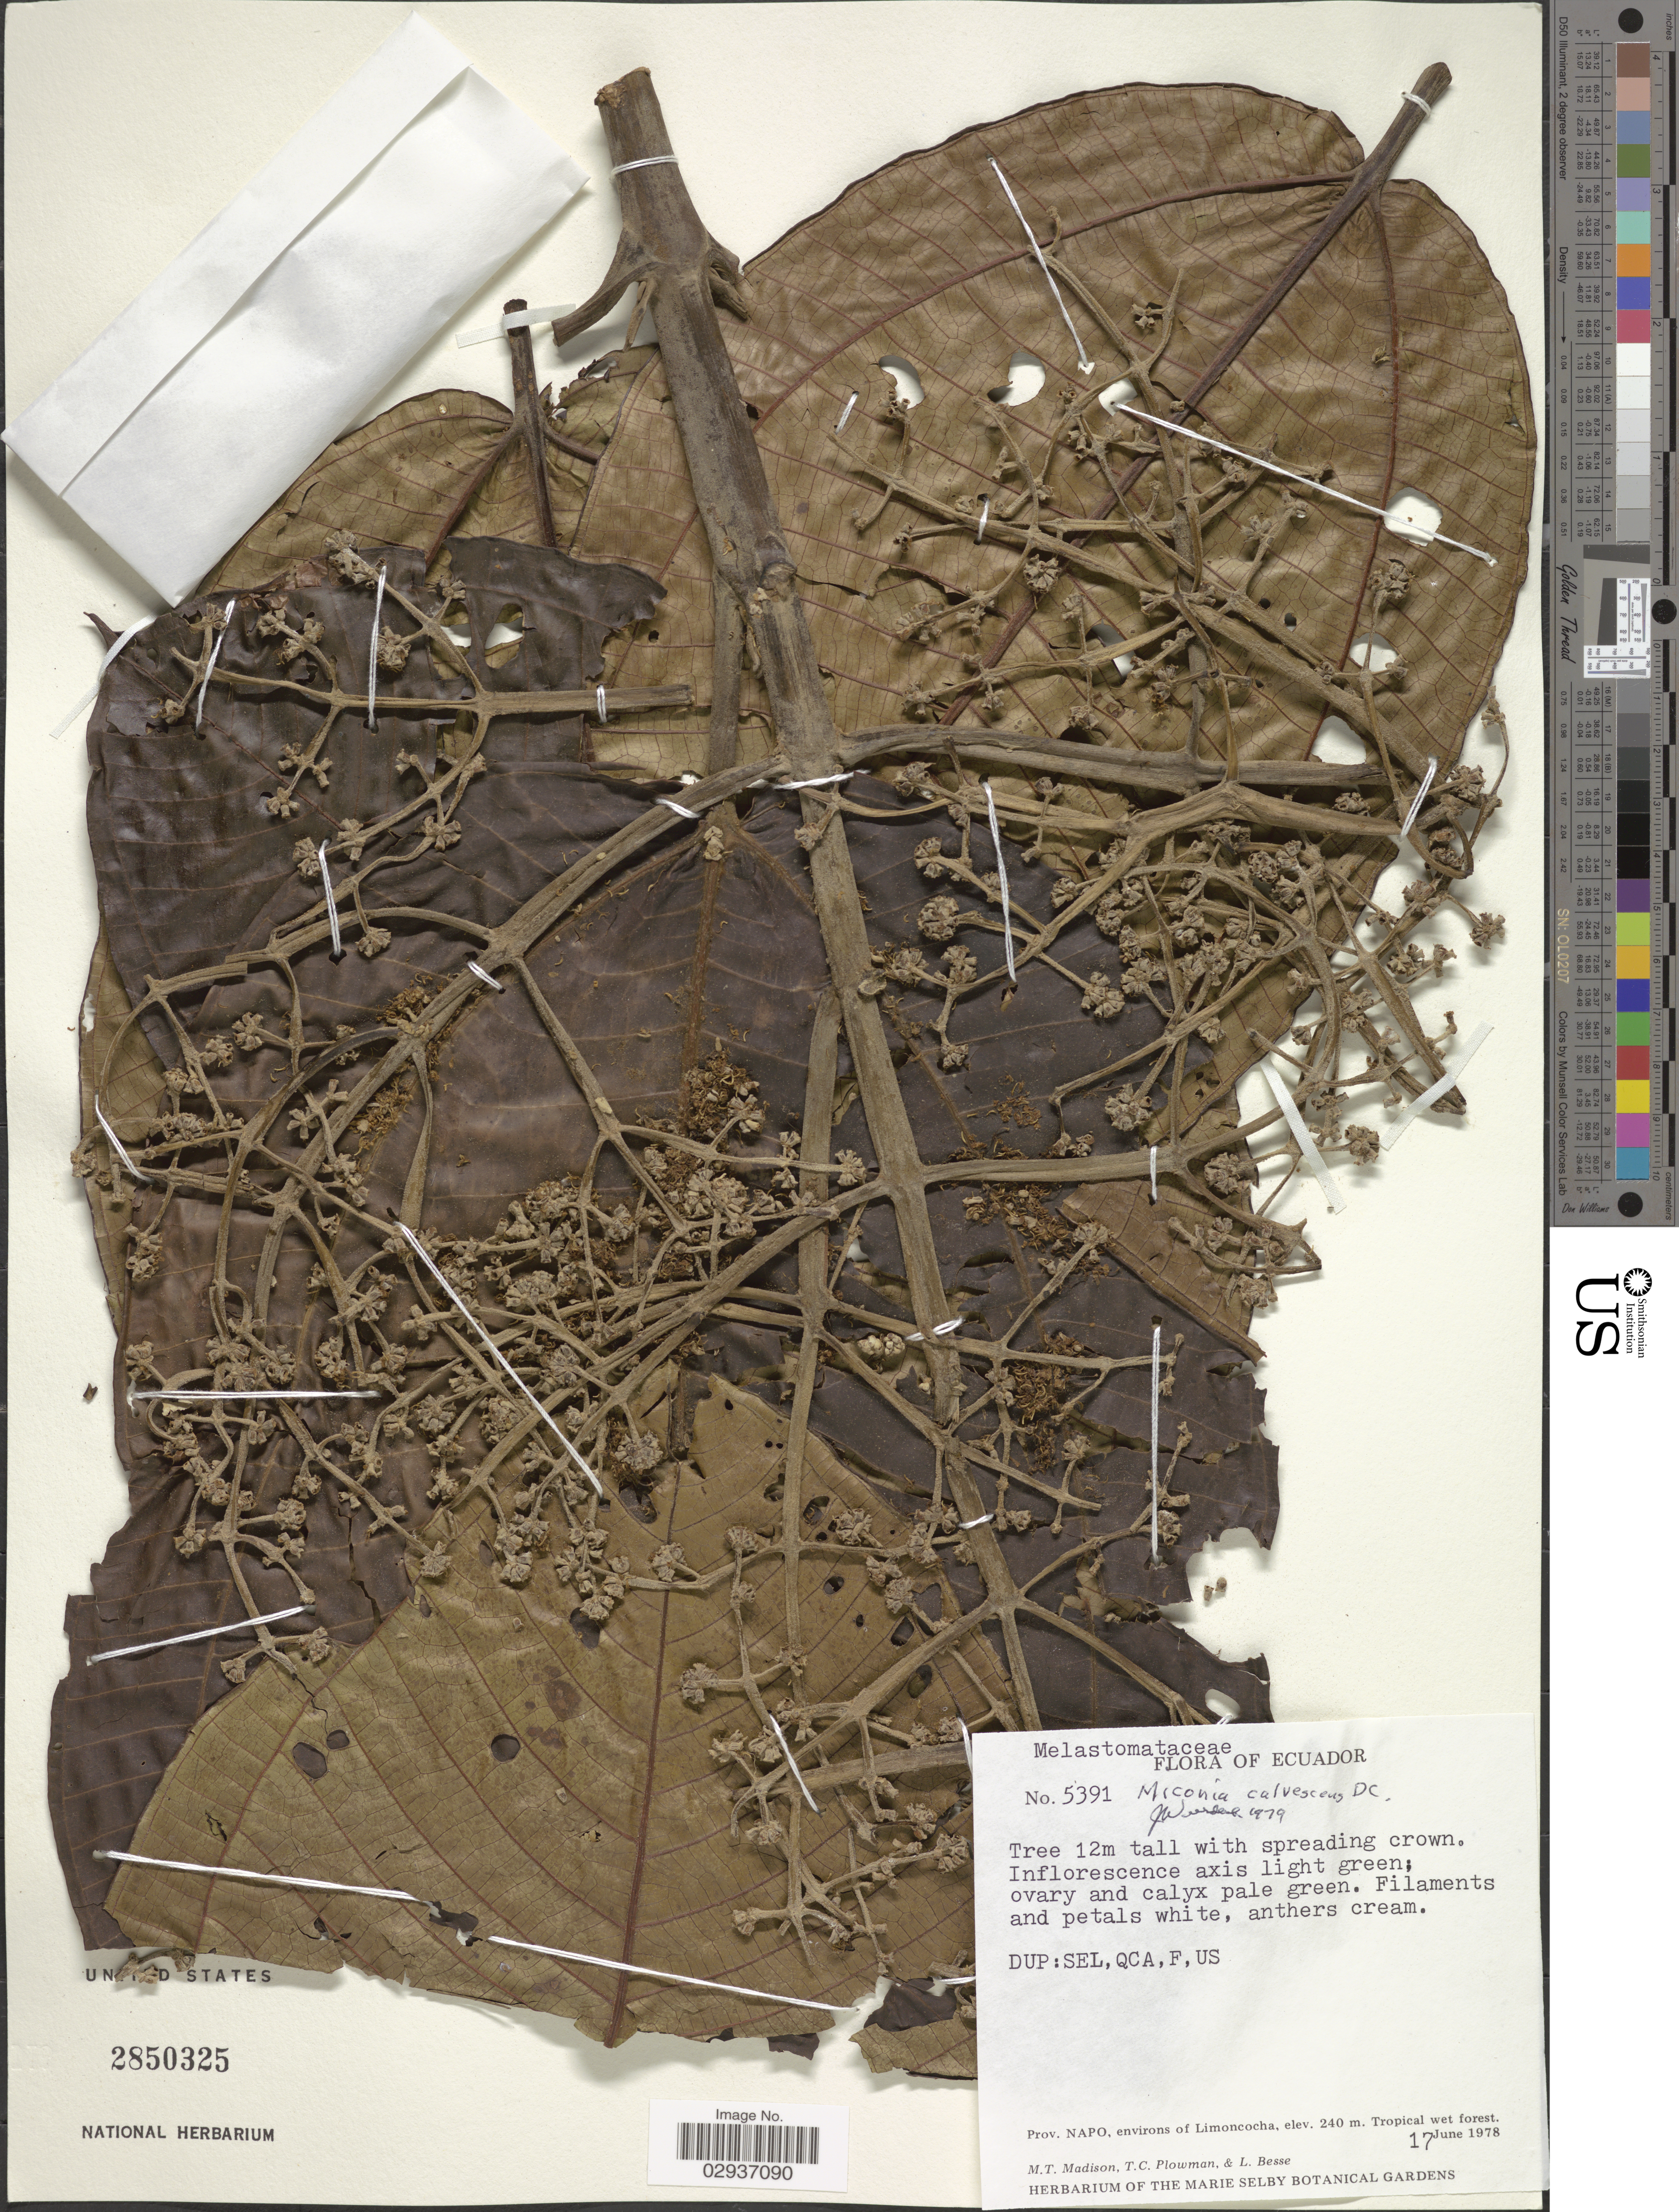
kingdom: Plantae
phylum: Tracheophyta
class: Magnoliopsida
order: Myrtales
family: Melastomataceae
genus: Miconia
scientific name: Miconia calvescens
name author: DC.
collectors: M. T. Madison, T. Plowman & L. Besse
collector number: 5391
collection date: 1978-06-17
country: Ecuador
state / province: Napo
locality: Prov. Napo, environs of Limoncocha.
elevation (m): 240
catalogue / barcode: US 2850325